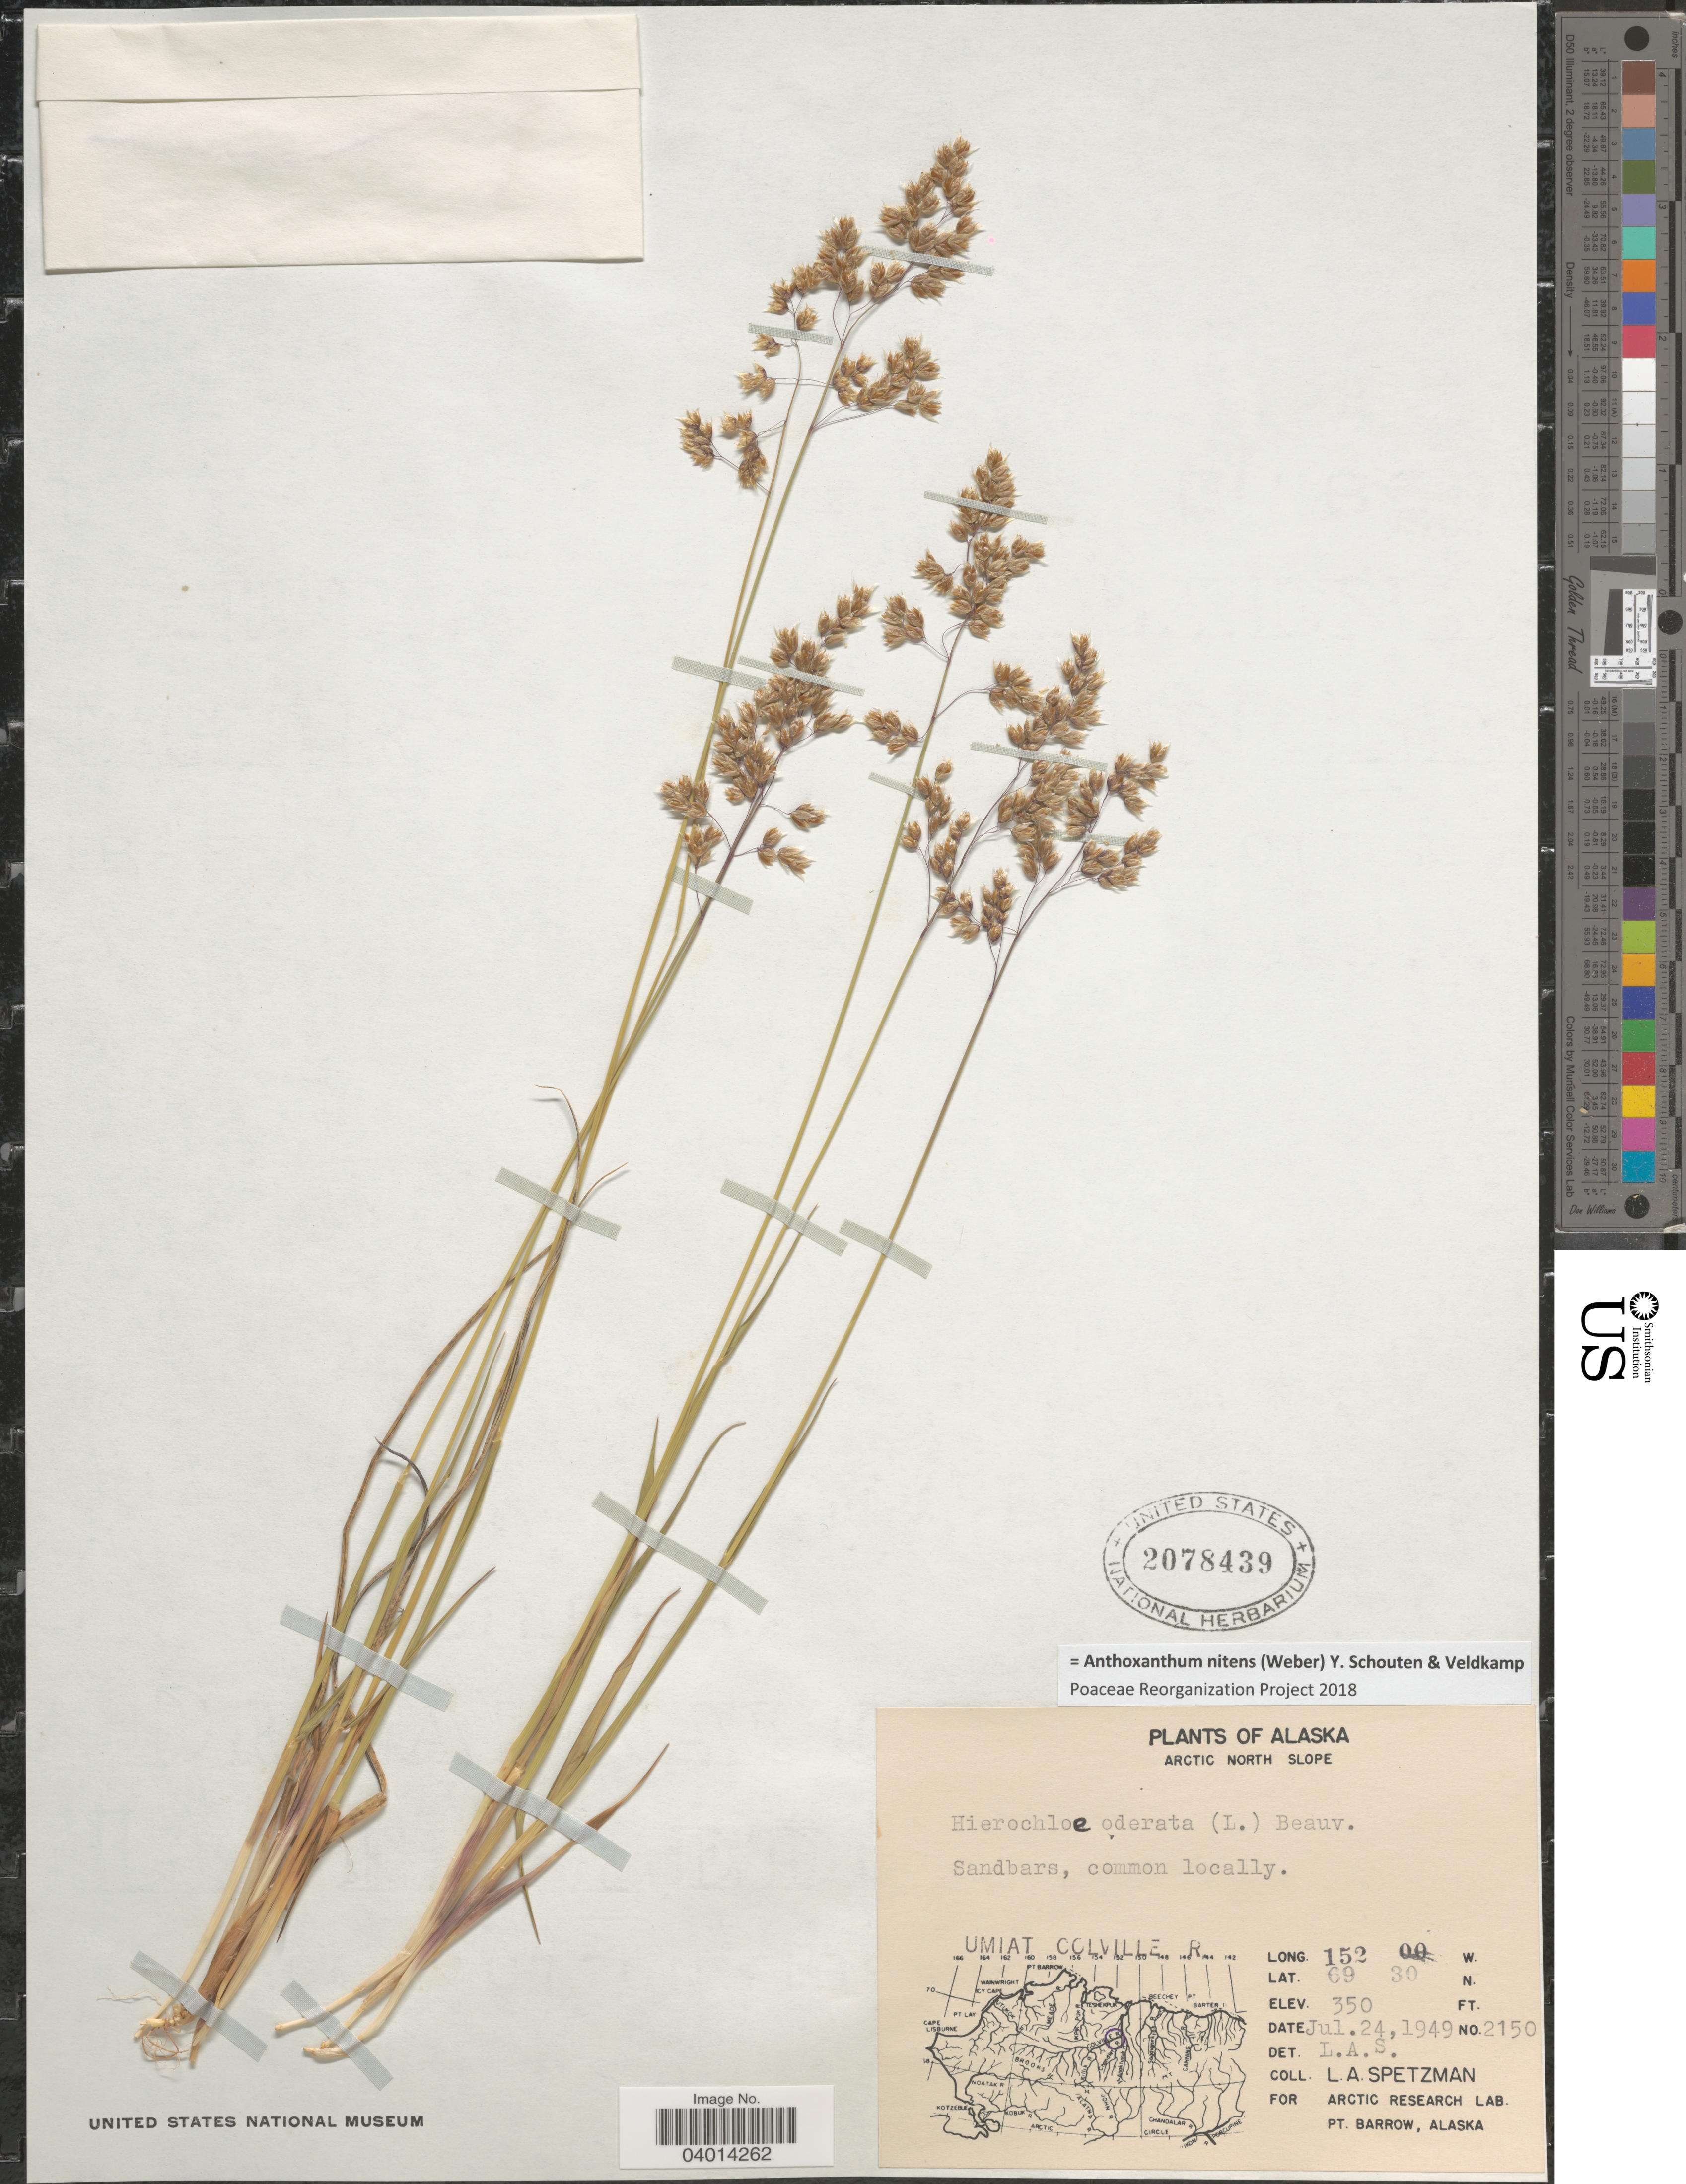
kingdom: Plantae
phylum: Tracheophyta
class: Liliopsida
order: Poales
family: Poaceae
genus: Anthoxanthum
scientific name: Anthoxanthum nitens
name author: (G.H. Weber) R.T.A. Schouten & Veldkamp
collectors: L. Spetzman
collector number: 2150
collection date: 1949-07-24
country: United States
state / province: Alaska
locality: Arctic North Slope. Umiat Colville R.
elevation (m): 107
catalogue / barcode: US 2078439